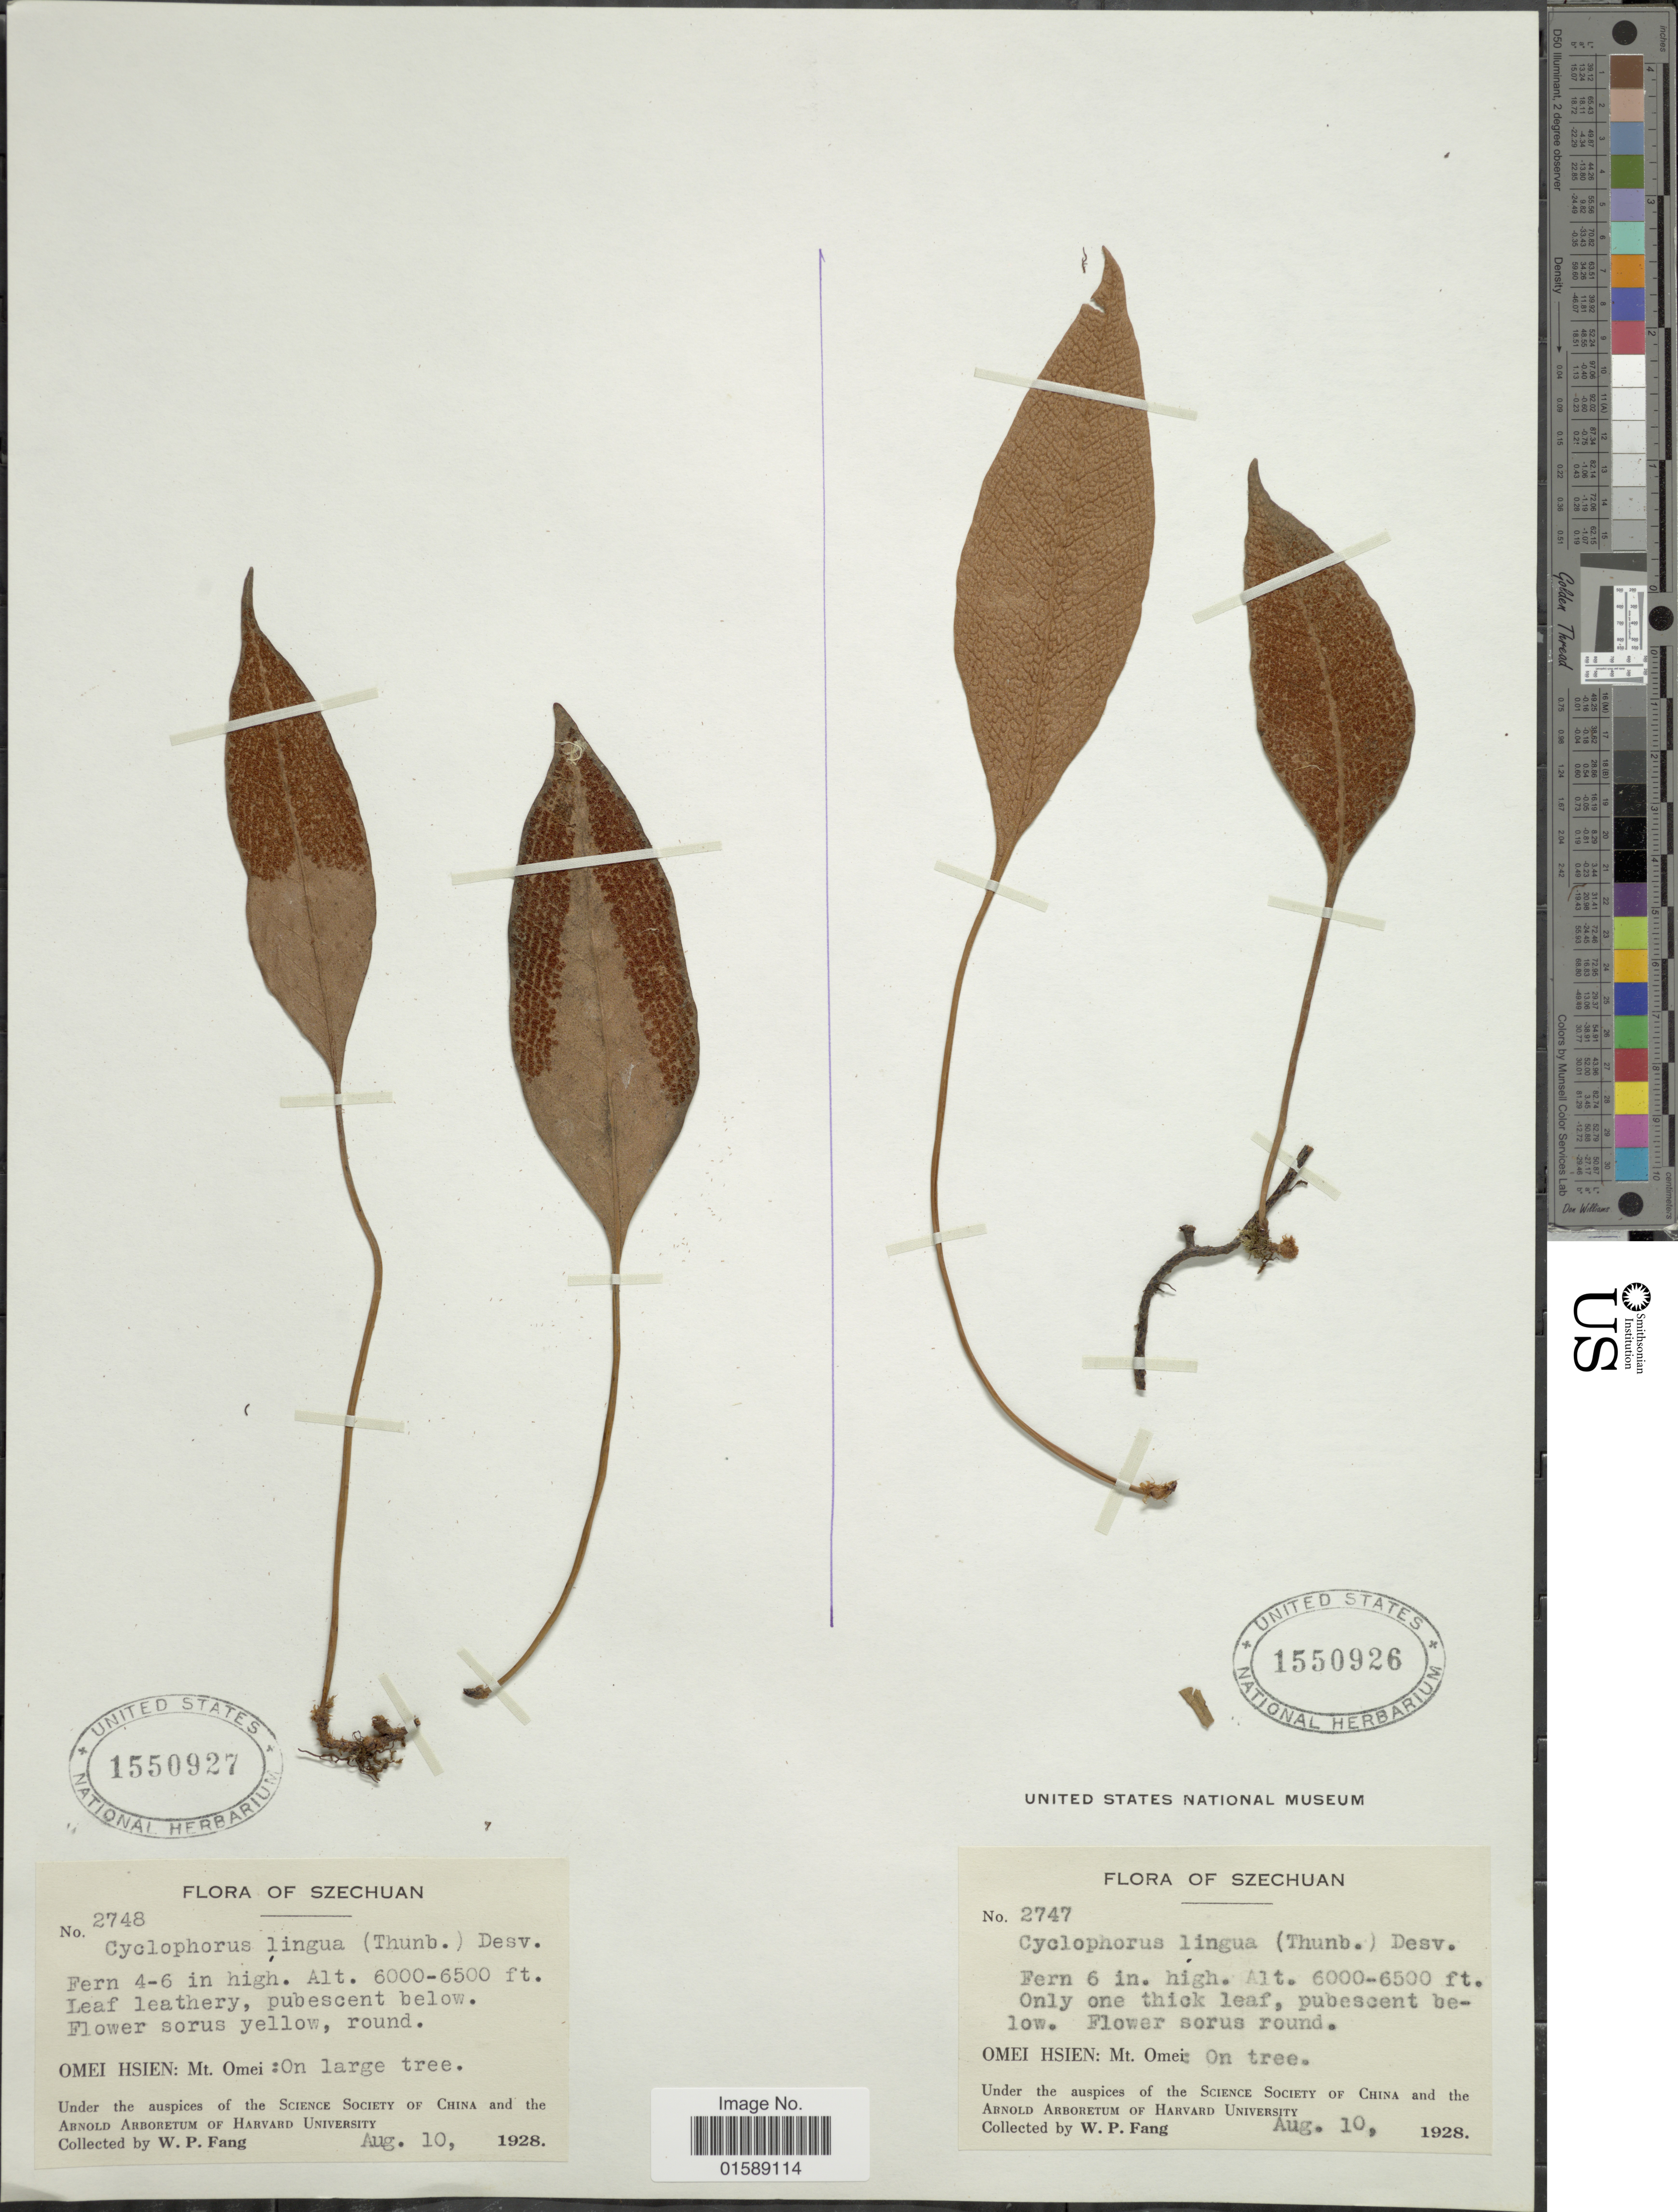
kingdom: Plantae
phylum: Tracheophyta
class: Polypodiopsida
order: Polypodiales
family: Polypodiaceae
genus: Pyrrosia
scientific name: Pyrrosia lingua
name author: (Thurb.) Farw.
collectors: W. P. Fang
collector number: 2747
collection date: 1928-08-10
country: China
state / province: Sichuan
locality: Szechuan. Omei Hsien: Mt. Omei: on tree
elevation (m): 1829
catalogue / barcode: US 1550926